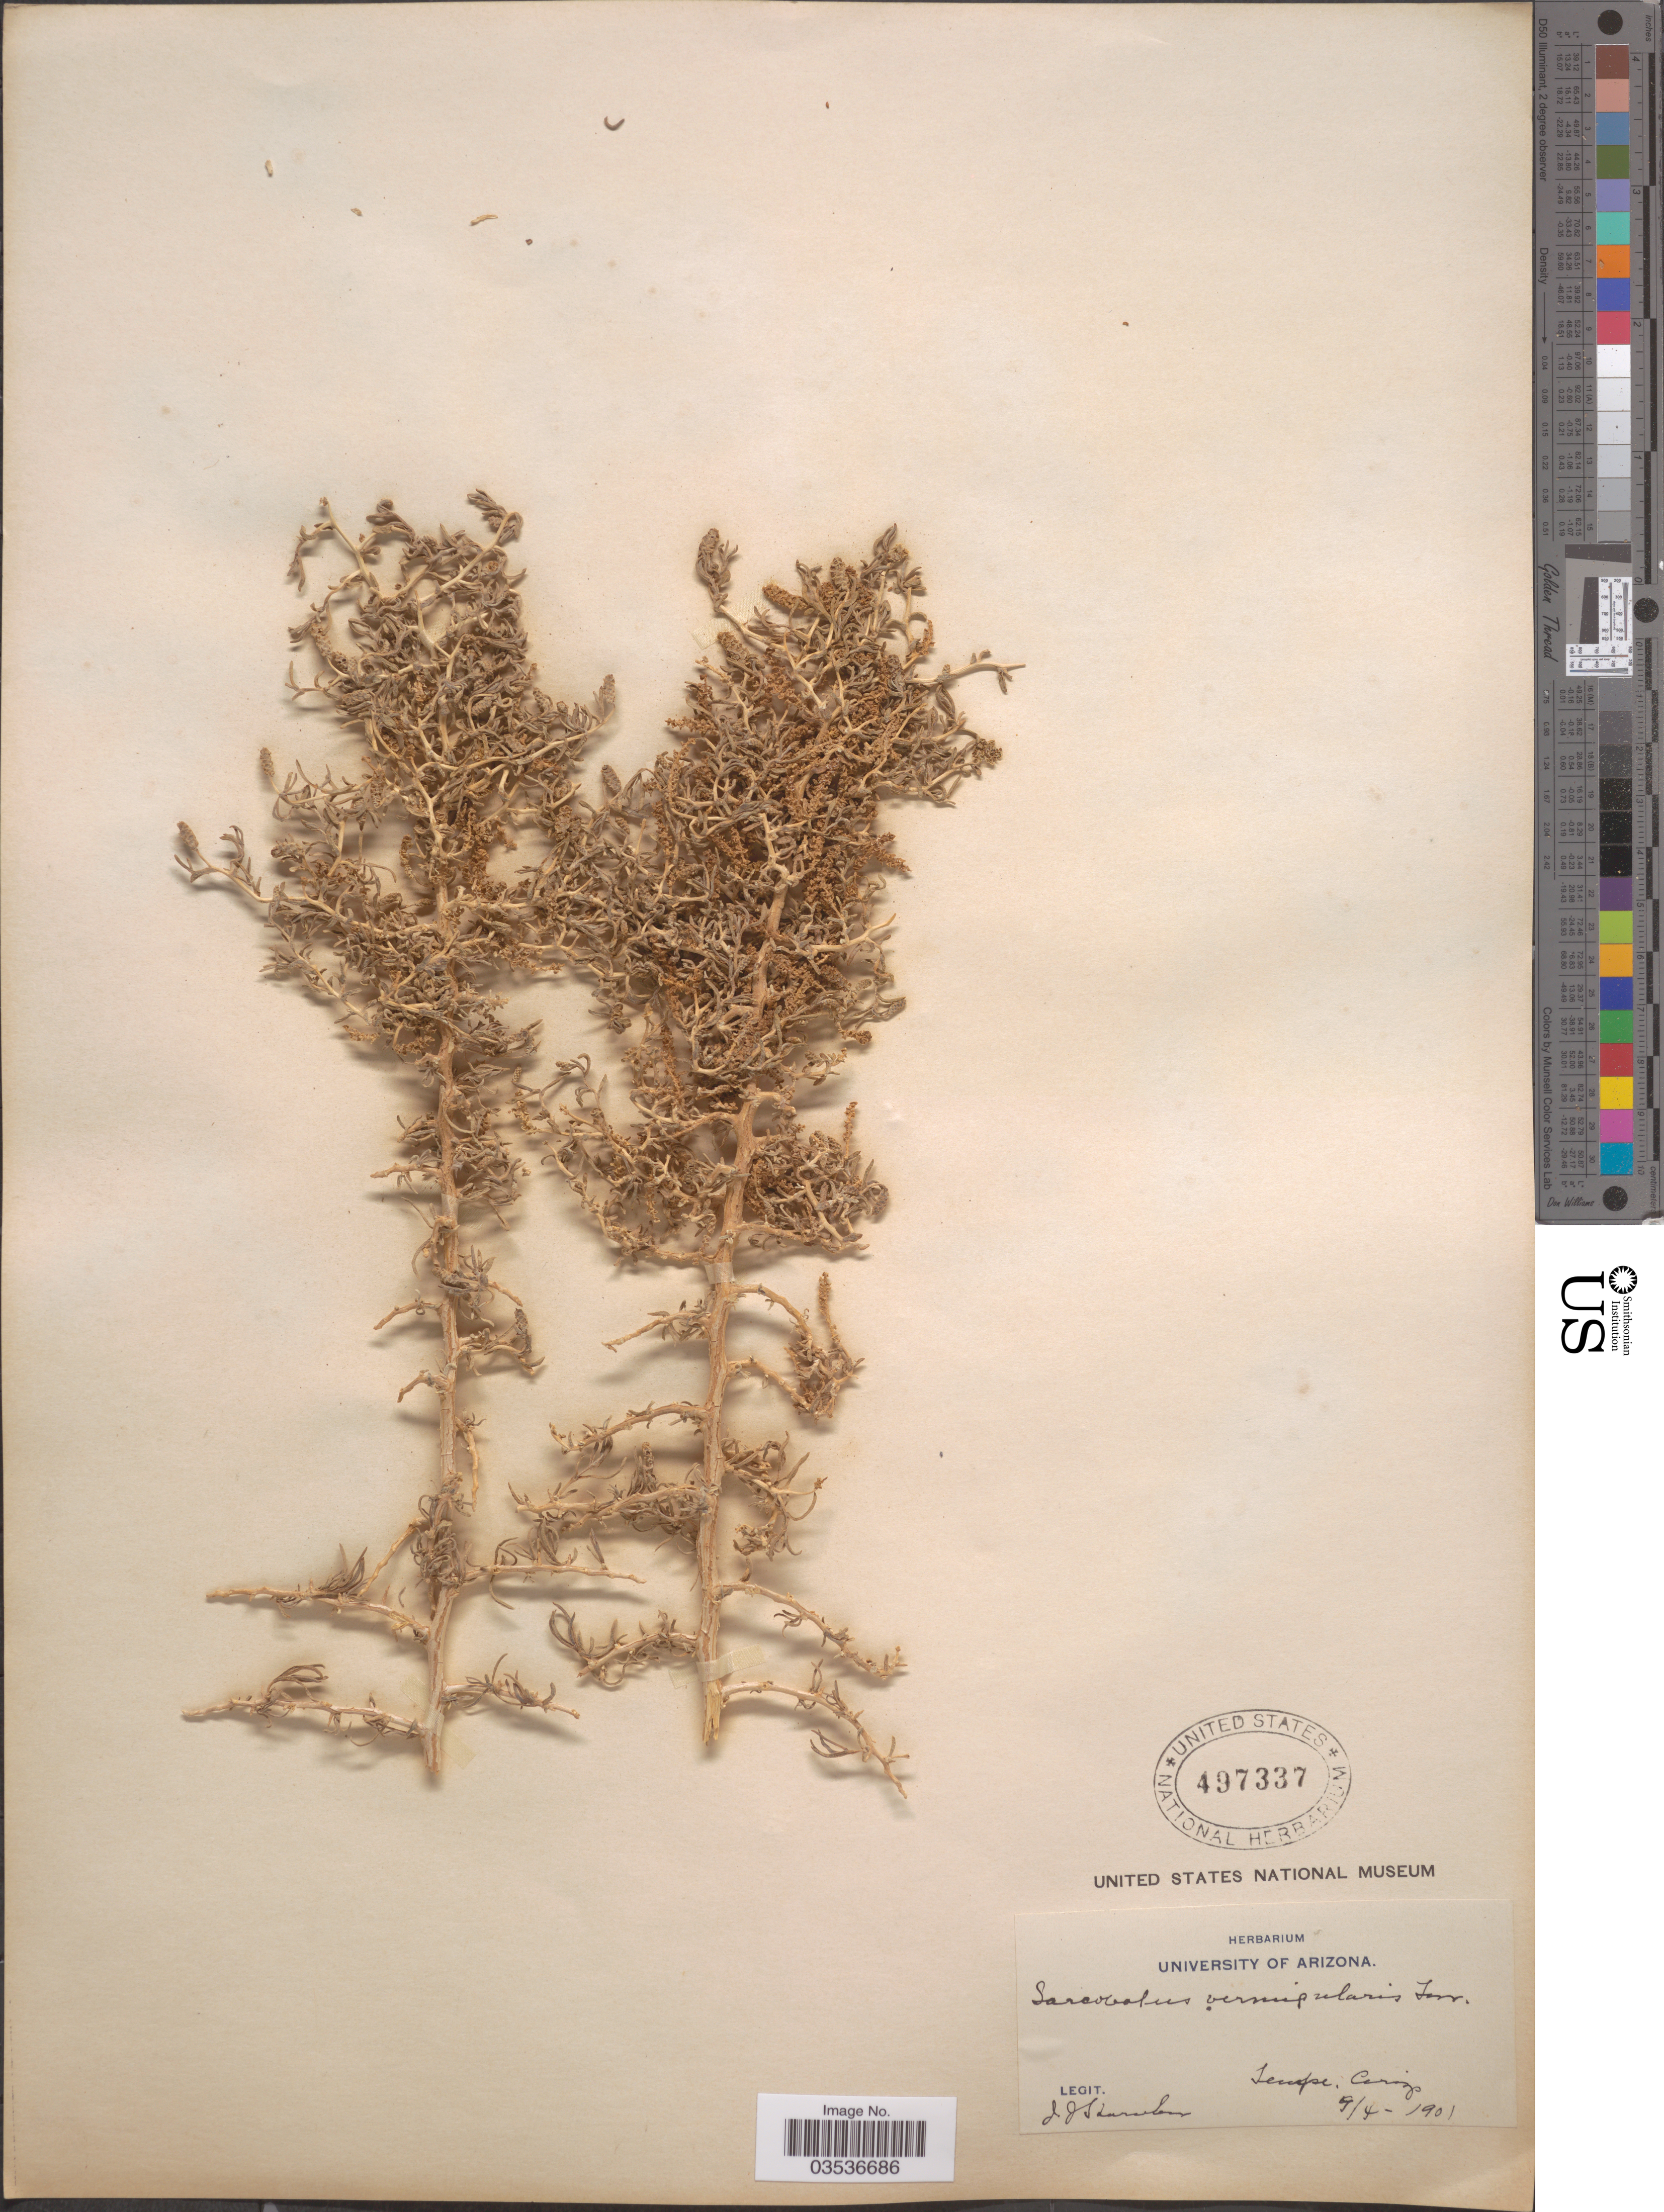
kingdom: Plantae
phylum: Tracheophyta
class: Magnoliopsida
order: Caryophyllales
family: Sarcobataceae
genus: Sarcobatus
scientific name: Sarcobatus vermiculatus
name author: (Hook.) Torr.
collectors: J. Thornber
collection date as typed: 9/4 1901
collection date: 1901-09-04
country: United States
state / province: Arizona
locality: Tempe.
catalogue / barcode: US 497337